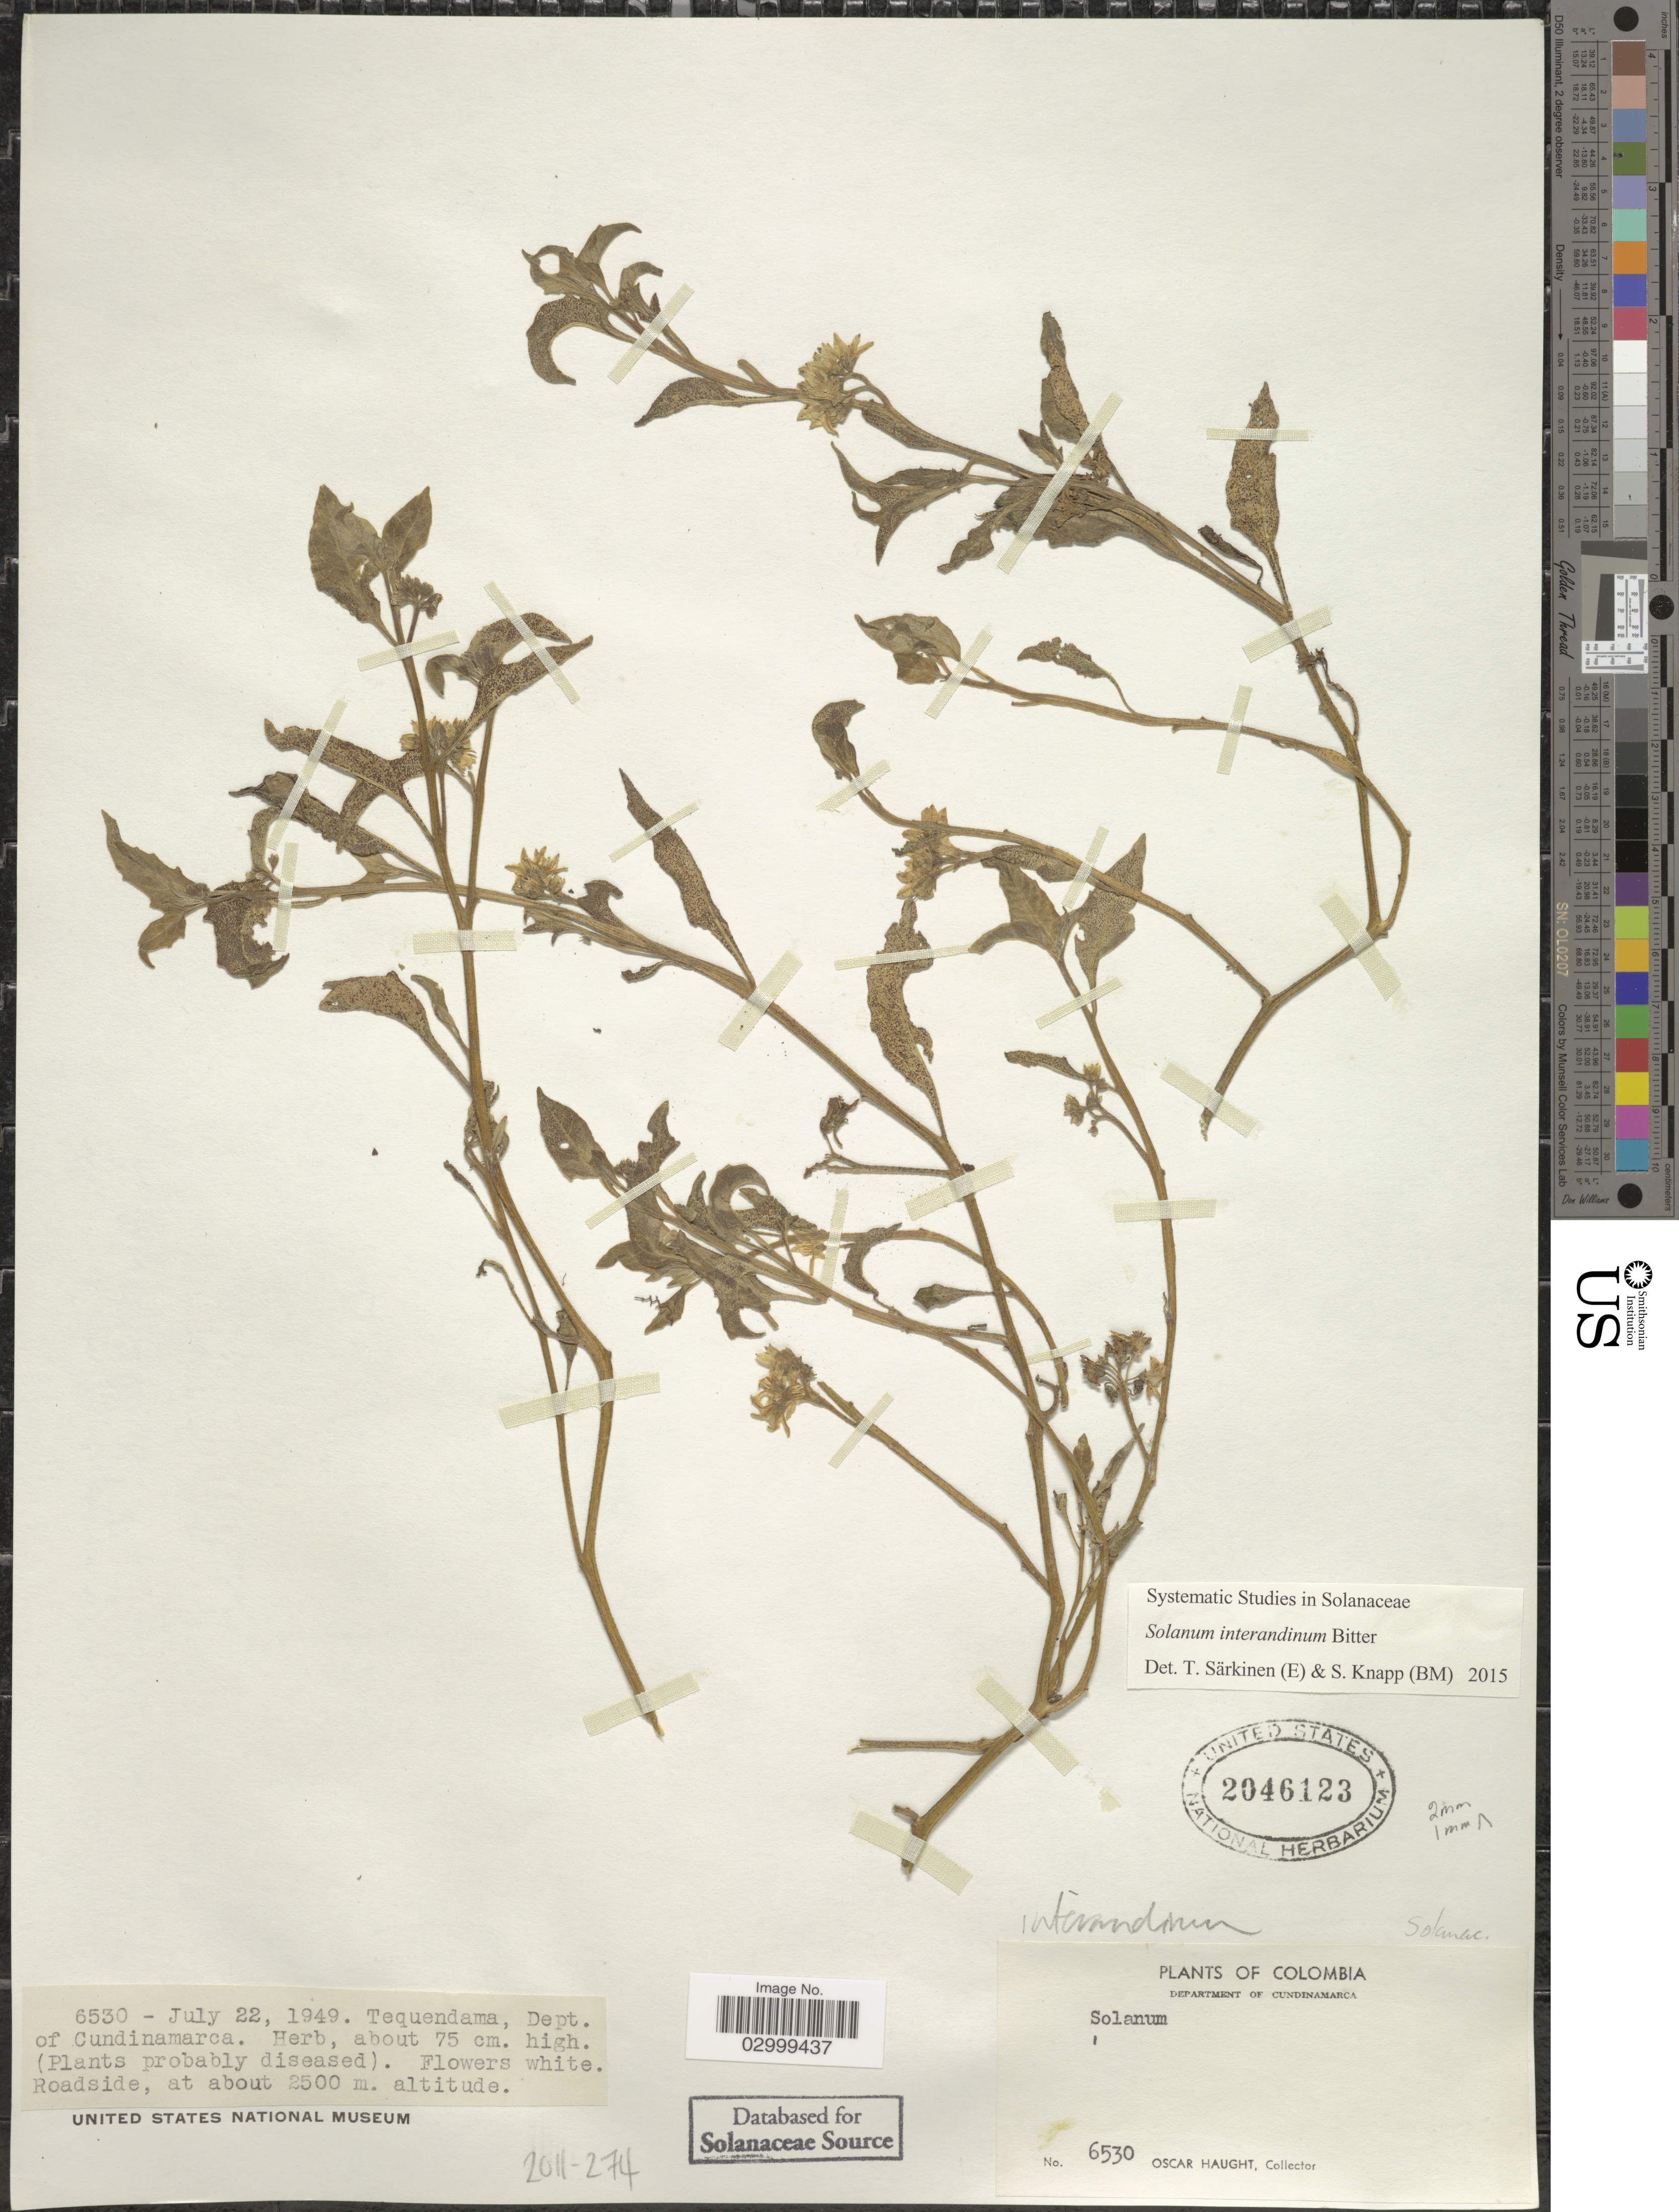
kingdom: Plantae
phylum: Tracheophyta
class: Magnoliopsida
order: Solanales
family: Solanaceae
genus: Solanum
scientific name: Solanum interandinum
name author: Bitter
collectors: O. L. Haught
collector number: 6530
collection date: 1949-07-22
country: Colombia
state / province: Cundinamarca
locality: Tequendama, Department of Cundinamarca.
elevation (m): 2500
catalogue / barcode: US 2046123